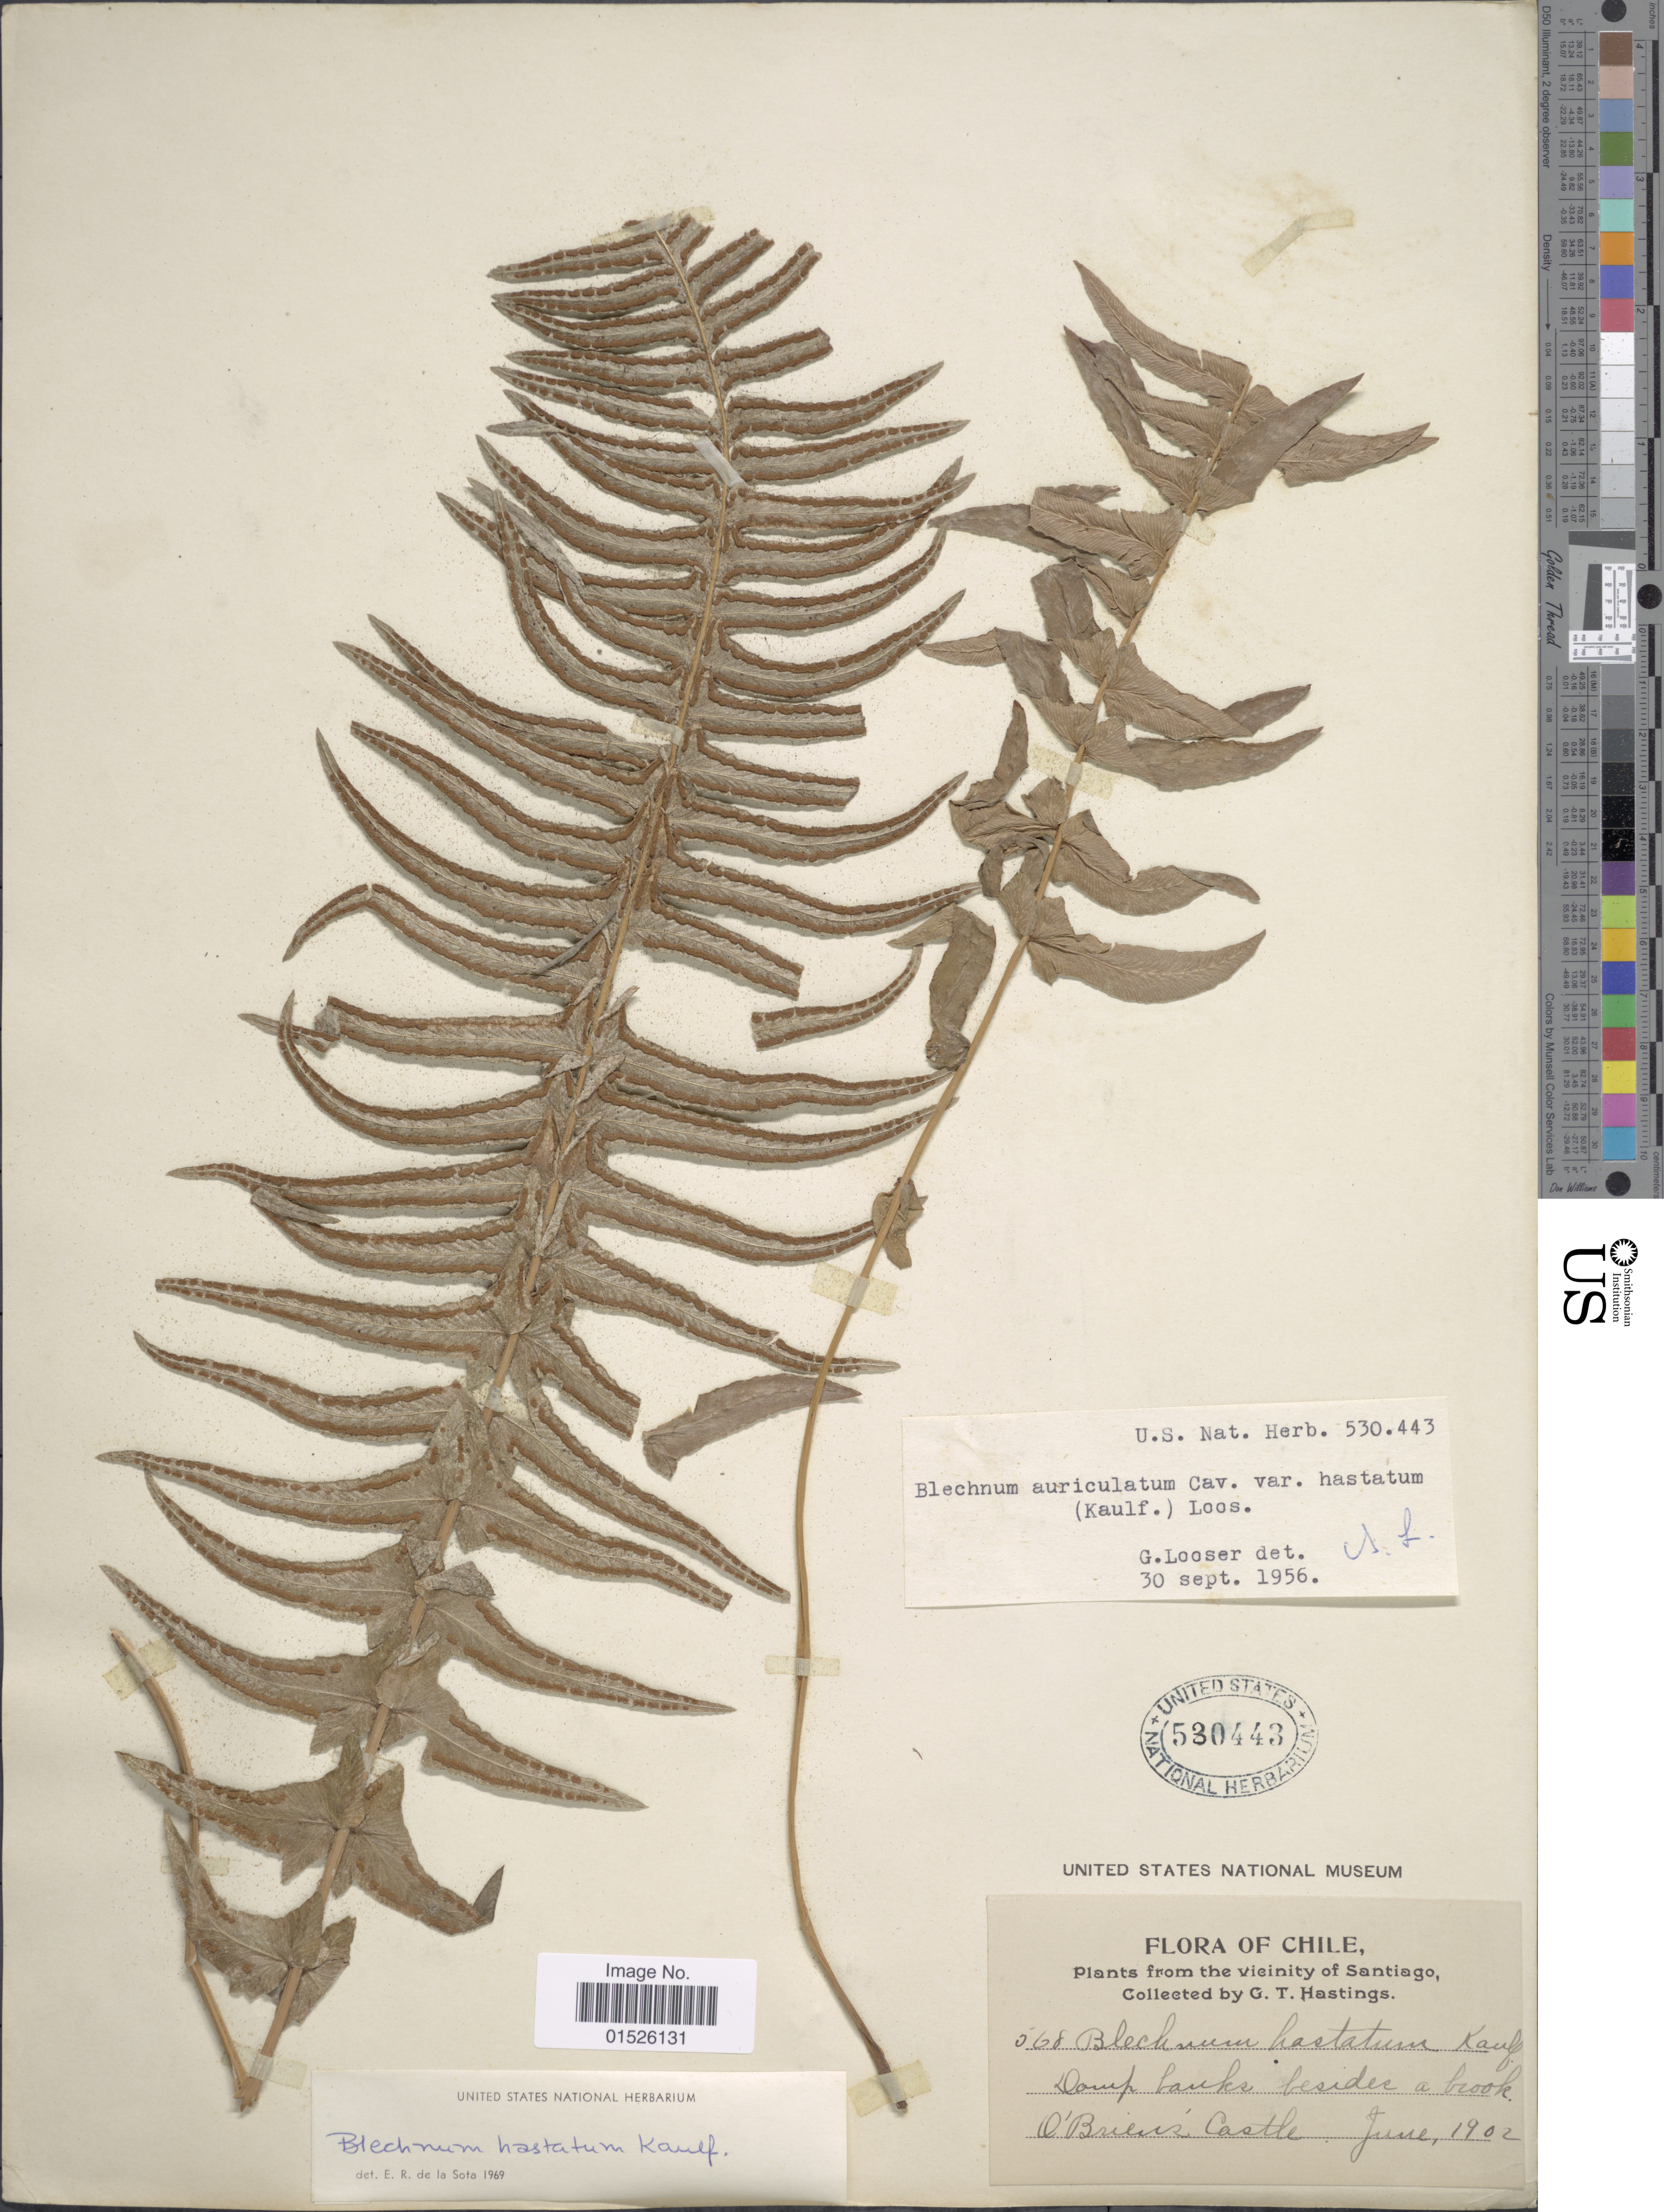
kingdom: Plantae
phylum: Tracheophyta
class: Polypodiopsida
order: Polypodiales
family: Blechnaceae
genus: Blechnum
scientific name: Blechnum hastatum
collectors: G. Hastings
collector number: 568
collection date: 1902-06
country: Chile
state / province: Región Metropolitana (RM)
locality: Chile, vicinity of Santiago, Damp banks besides a brook, O'Brien's Castle.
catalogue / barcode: US 530443